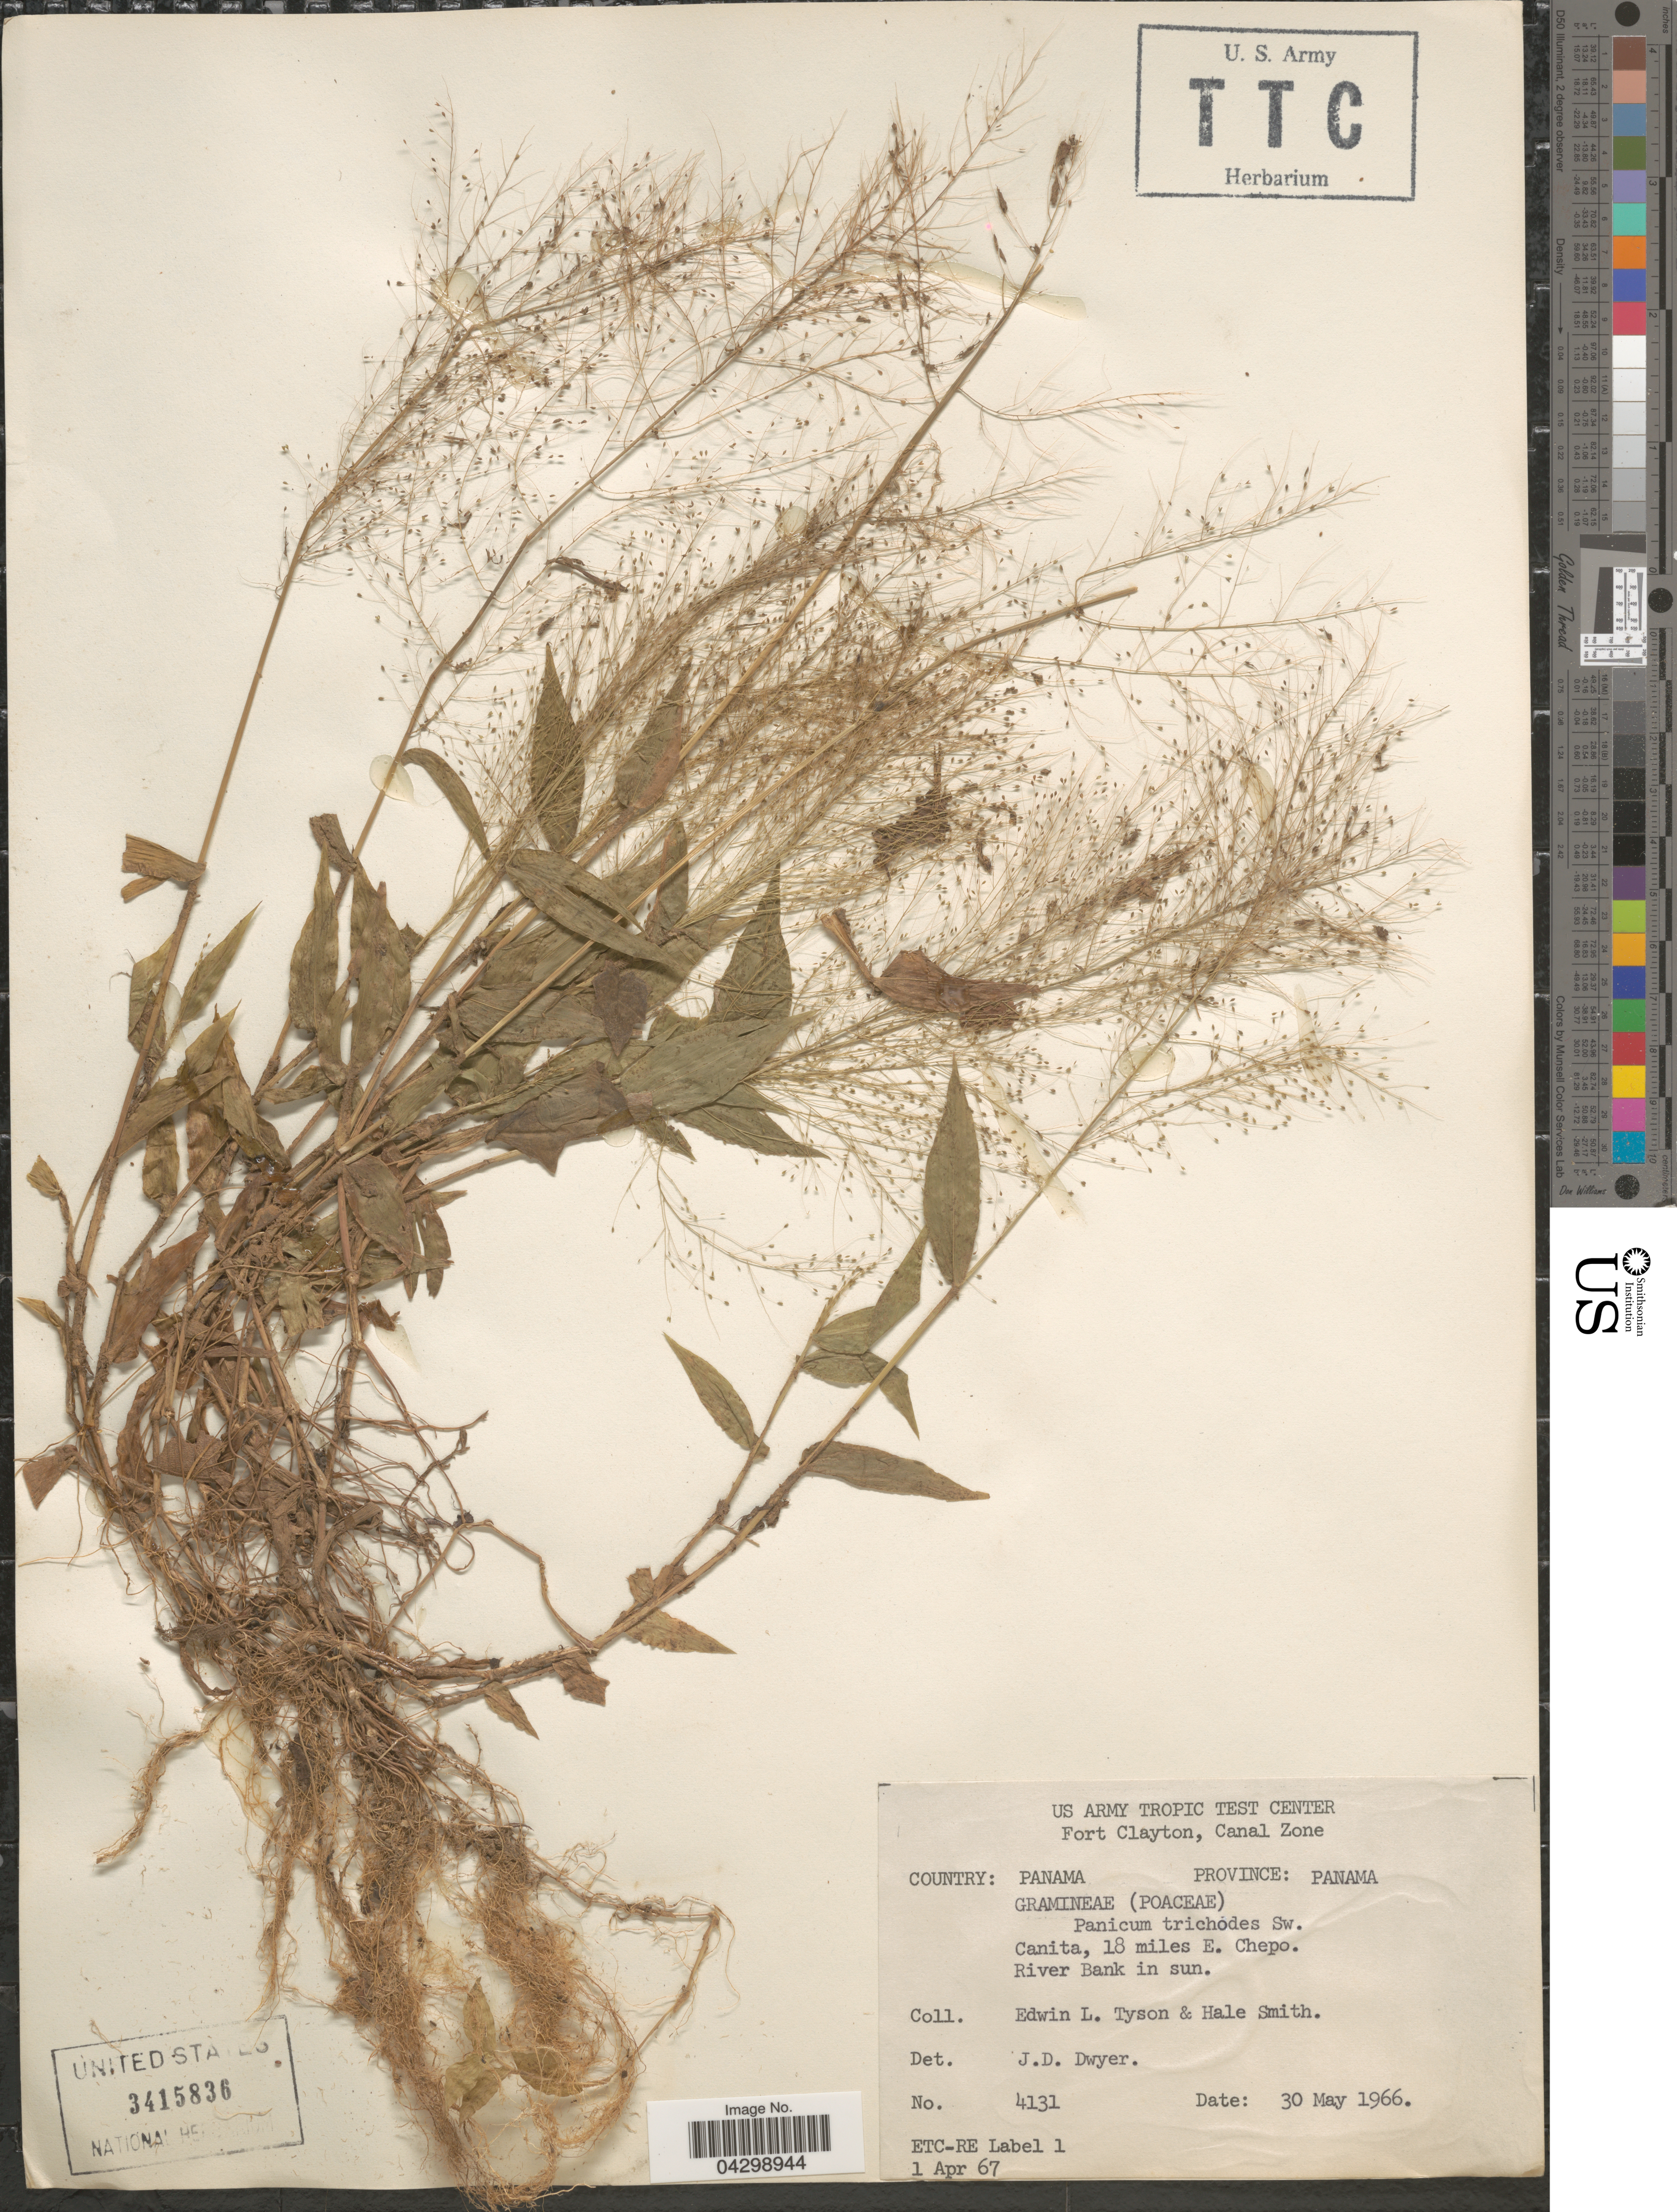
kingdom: Plantae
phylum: Tracheophyta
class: Liliopsida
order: Poales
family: Poaceae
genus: Panicum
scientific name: Panicum trichoides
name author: Sw.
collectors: E. L. Tyson & H. Smith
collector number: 4131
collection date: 1966-05-30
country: Panama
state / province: Panamá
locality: Fort Clayton, Canal Zone. Canita, 18 miles E. Chepo. River Bank in sun.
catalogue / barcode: US 3415836